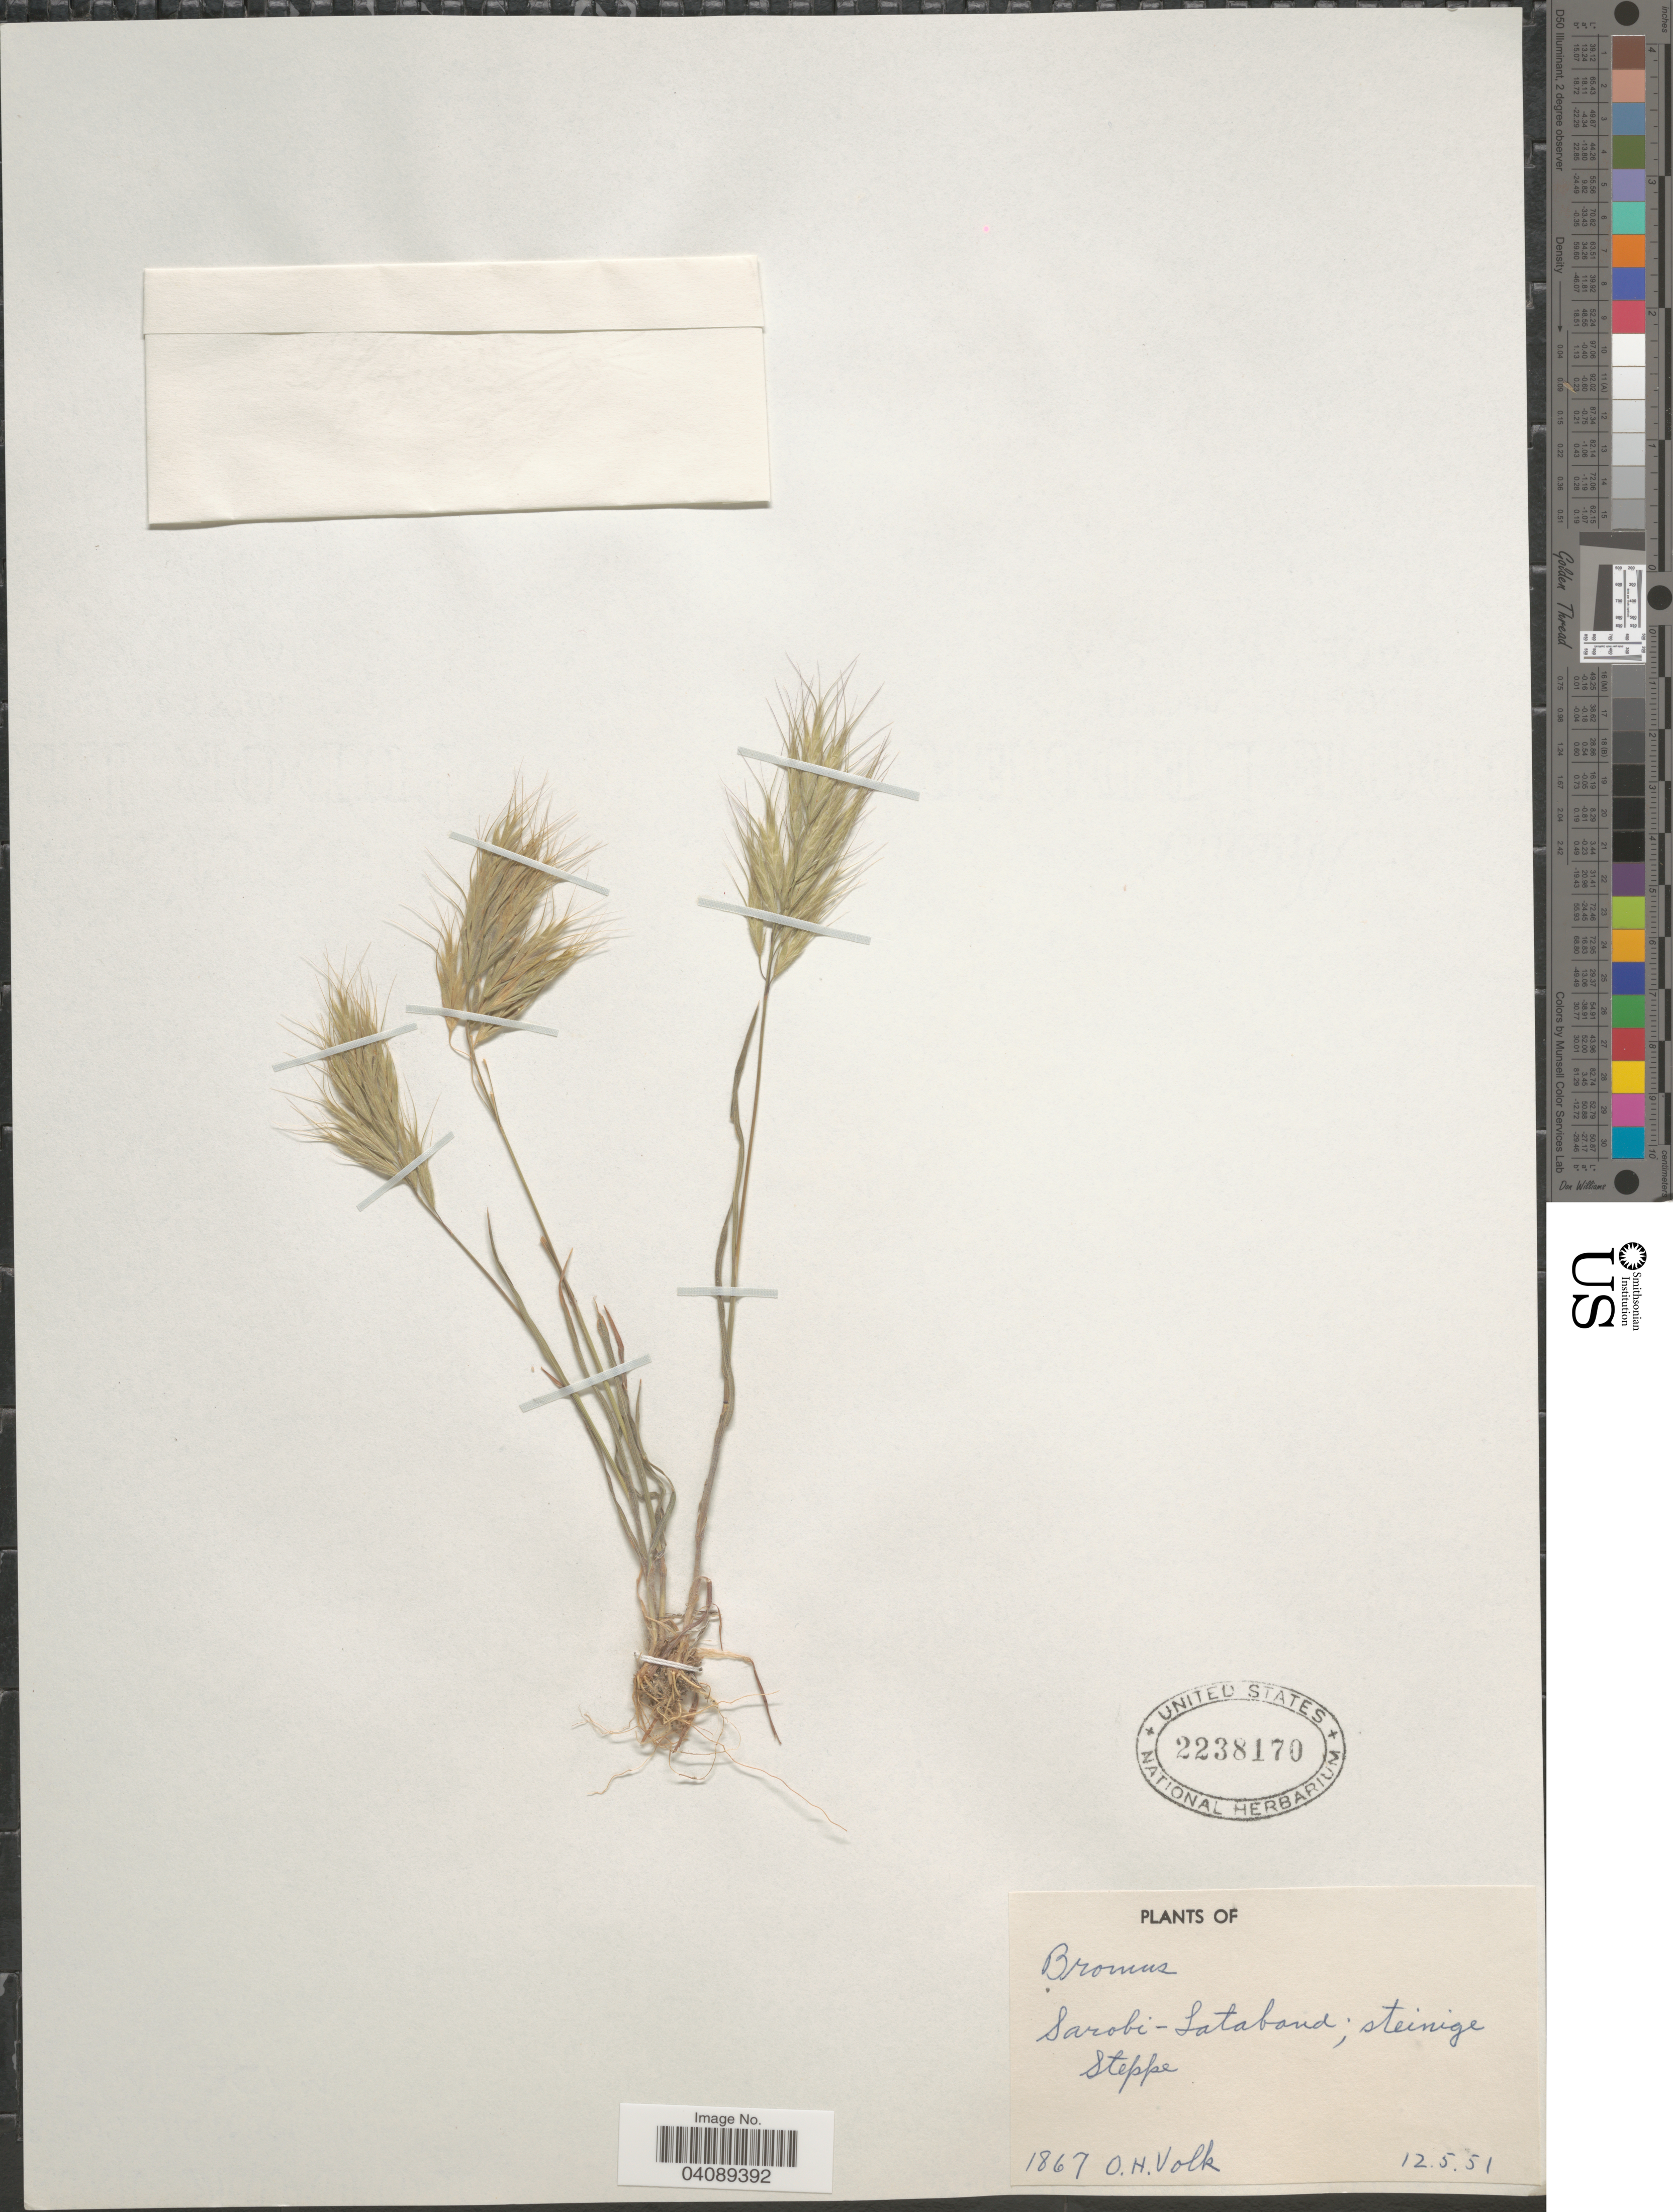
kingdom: Plantae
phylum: Tracheophyta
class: Liliopsida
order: Poales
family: Poaceae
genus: Bromus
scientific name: Bromus sp.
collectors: O. Volk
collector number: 1867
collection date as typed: Transcribed d/m/y: 12/5/51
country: Afghanistan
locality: Sarobi - Sataband; steinige steppe.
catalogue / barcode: US 2238170